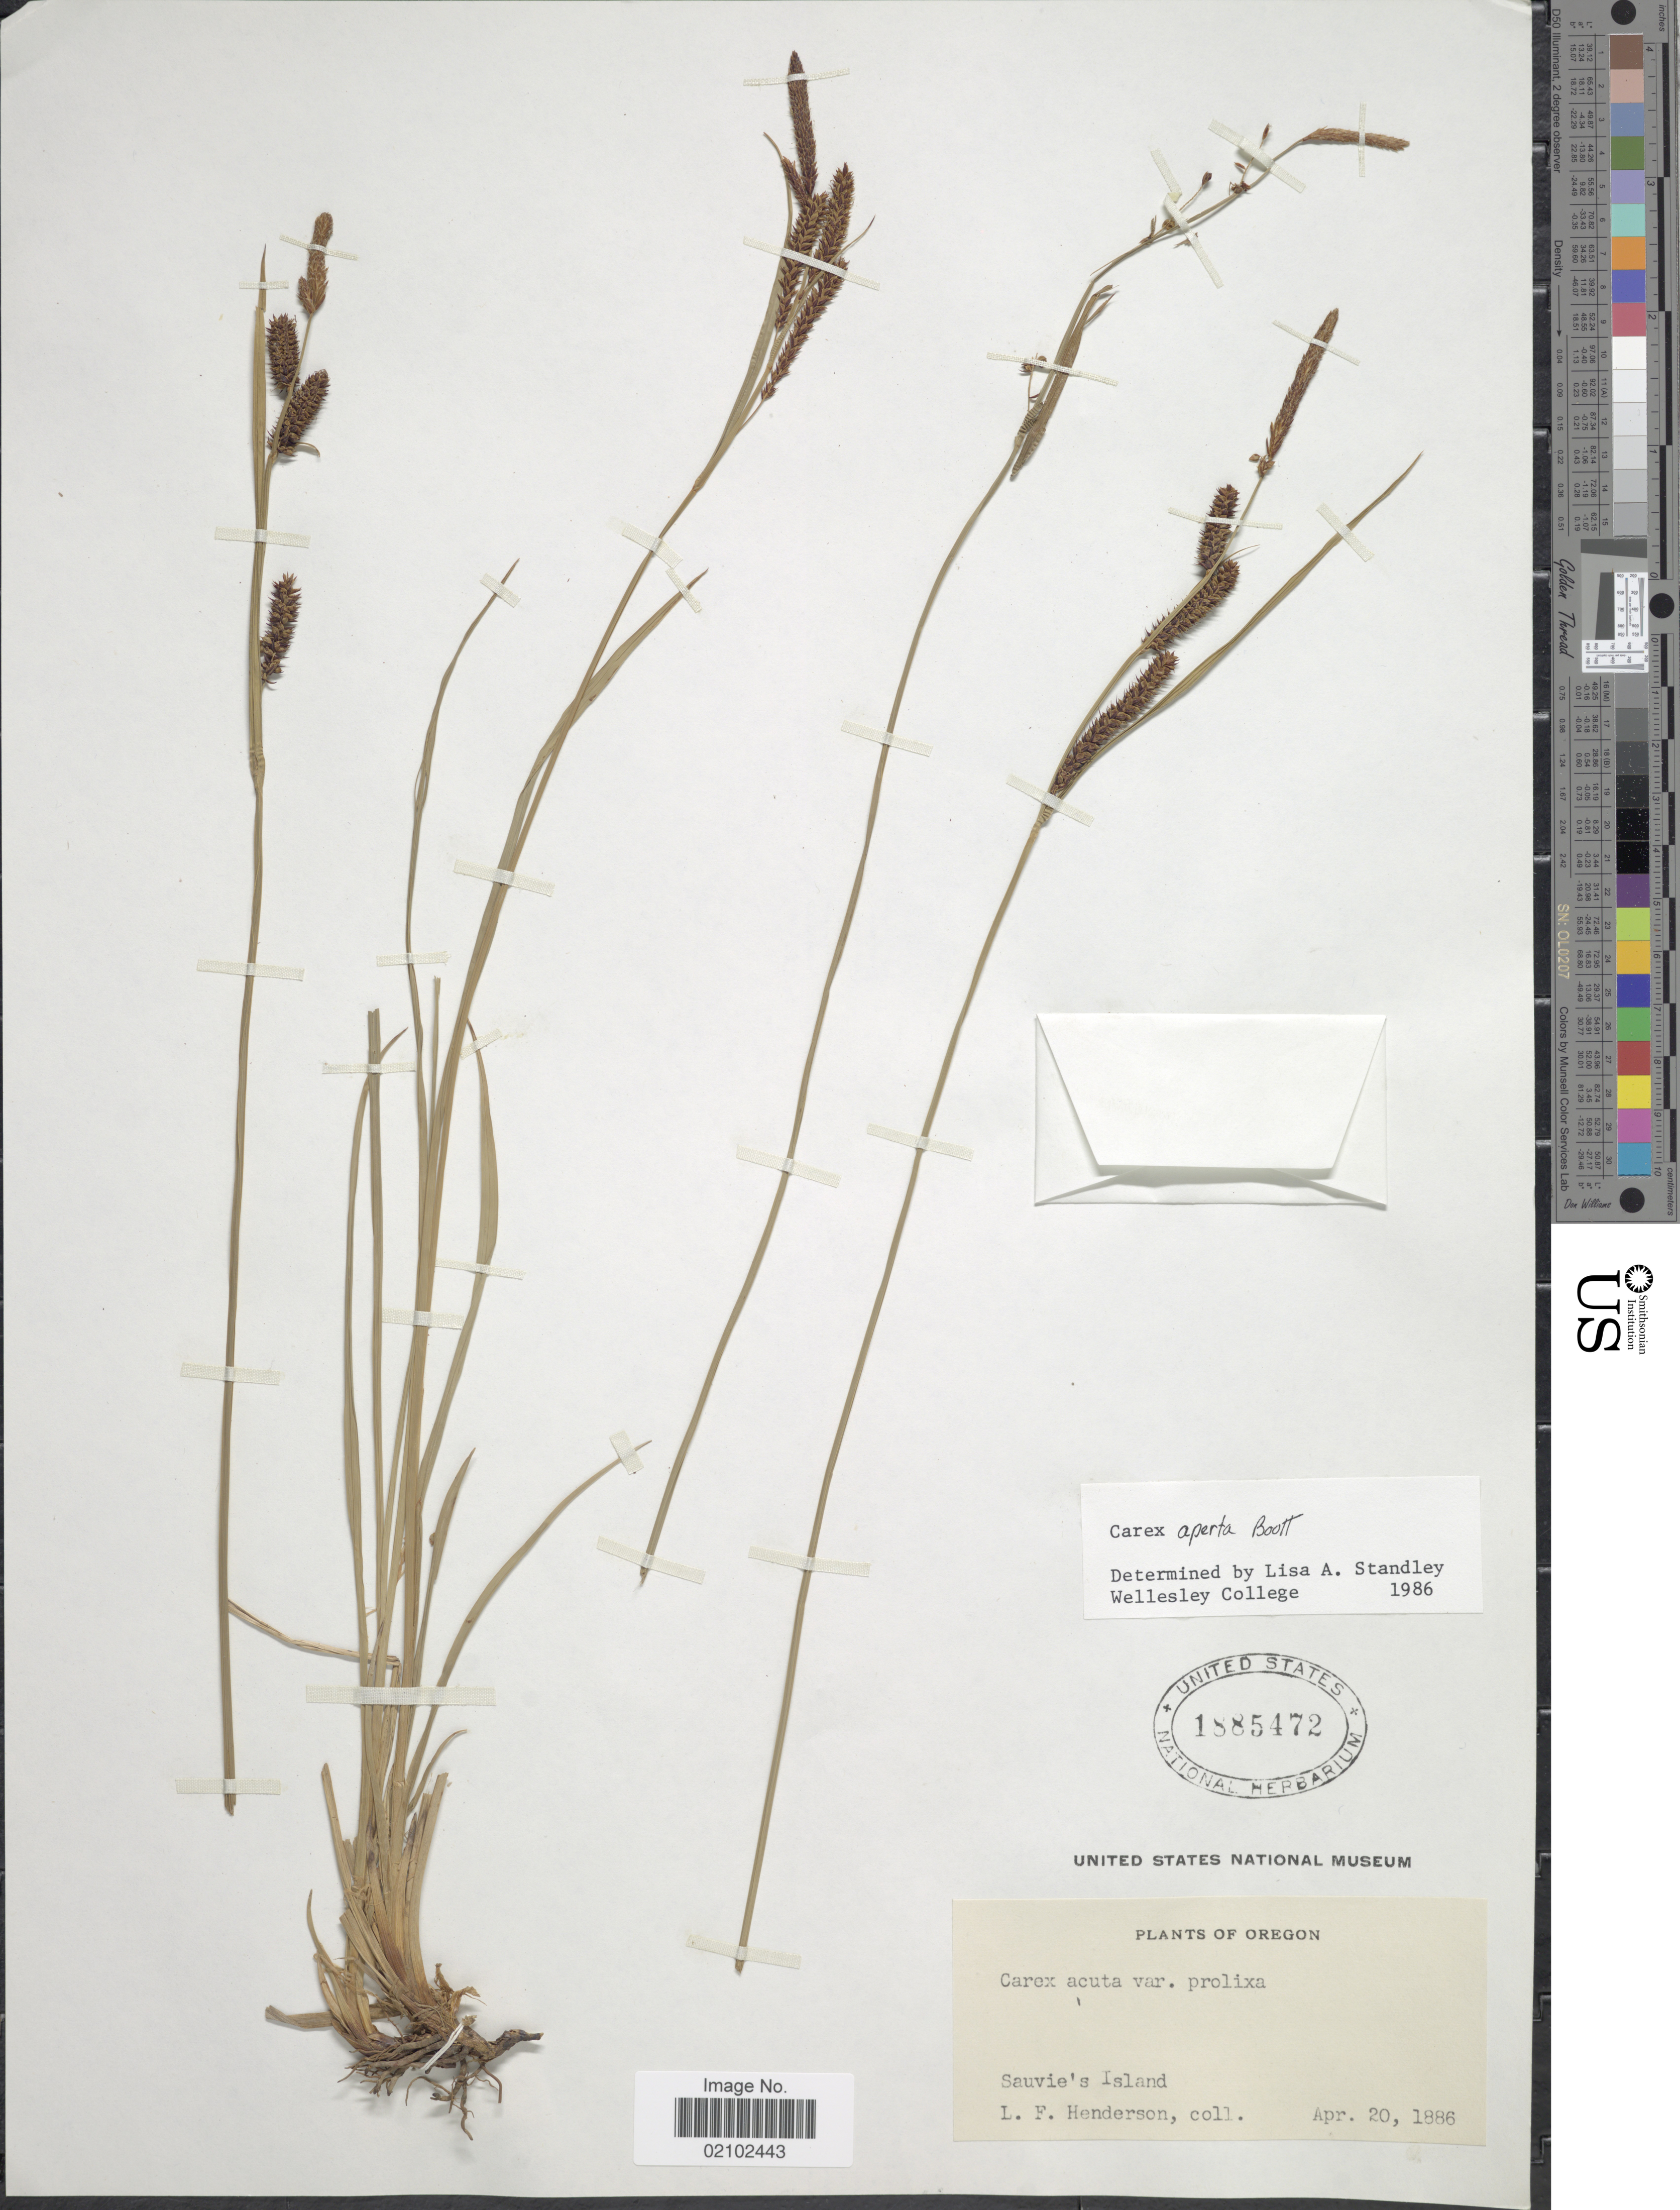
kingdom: Plantae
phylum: Tracheophyta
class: Liliopsida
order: Poales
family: Cyperaceae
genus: Carex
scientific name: Carex aperta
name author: Boott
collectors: L. Henderson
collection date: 1886-04-20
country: United States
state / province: Oregon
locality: Sauvie's Island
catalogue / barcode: US 1885472